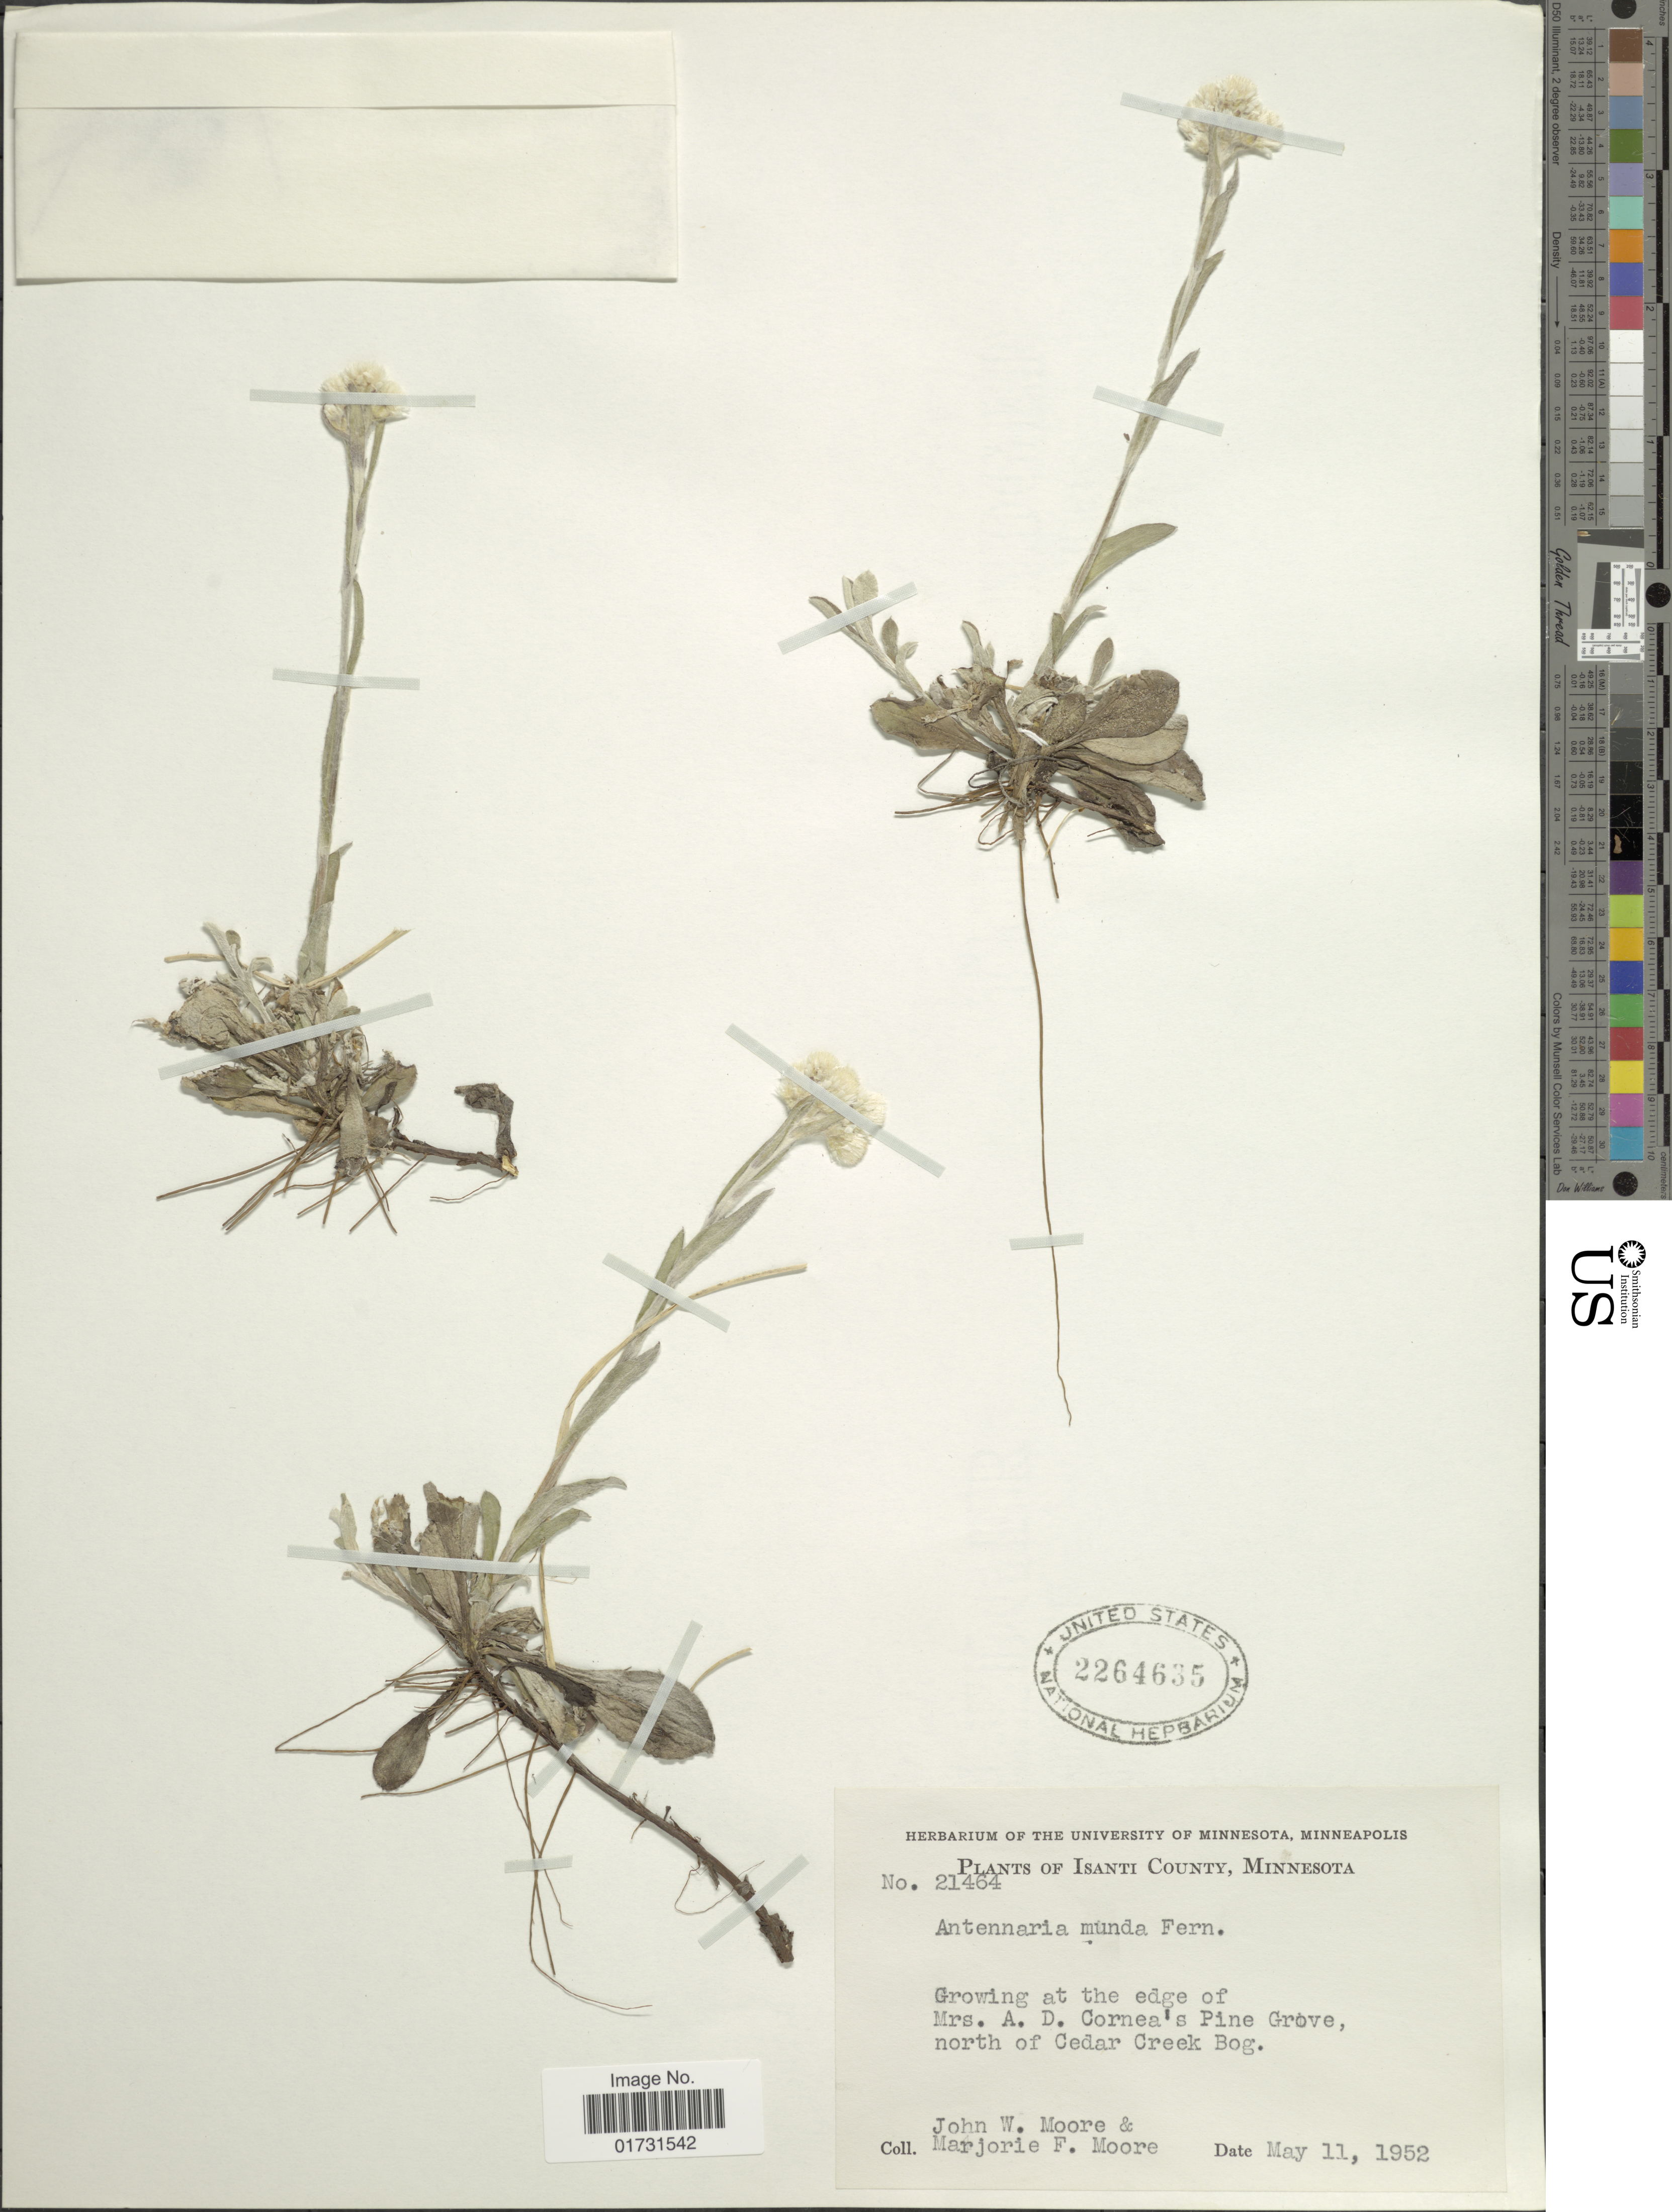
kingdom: Plantae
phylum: Tracheophyta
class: Magnoliopsida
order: Asterales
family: Asteraceae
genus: Antennaria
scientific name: Antennaria munda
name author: Fernald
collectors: J. Moore & M. F. Moore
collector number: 21464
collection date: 1952-05-11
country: United States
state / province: Minnesota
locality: Isanti County. at the edge of Mrs. A. D. Cornea's Pine Grove, north of Cedar Creek Bog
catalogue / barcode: US 2264635